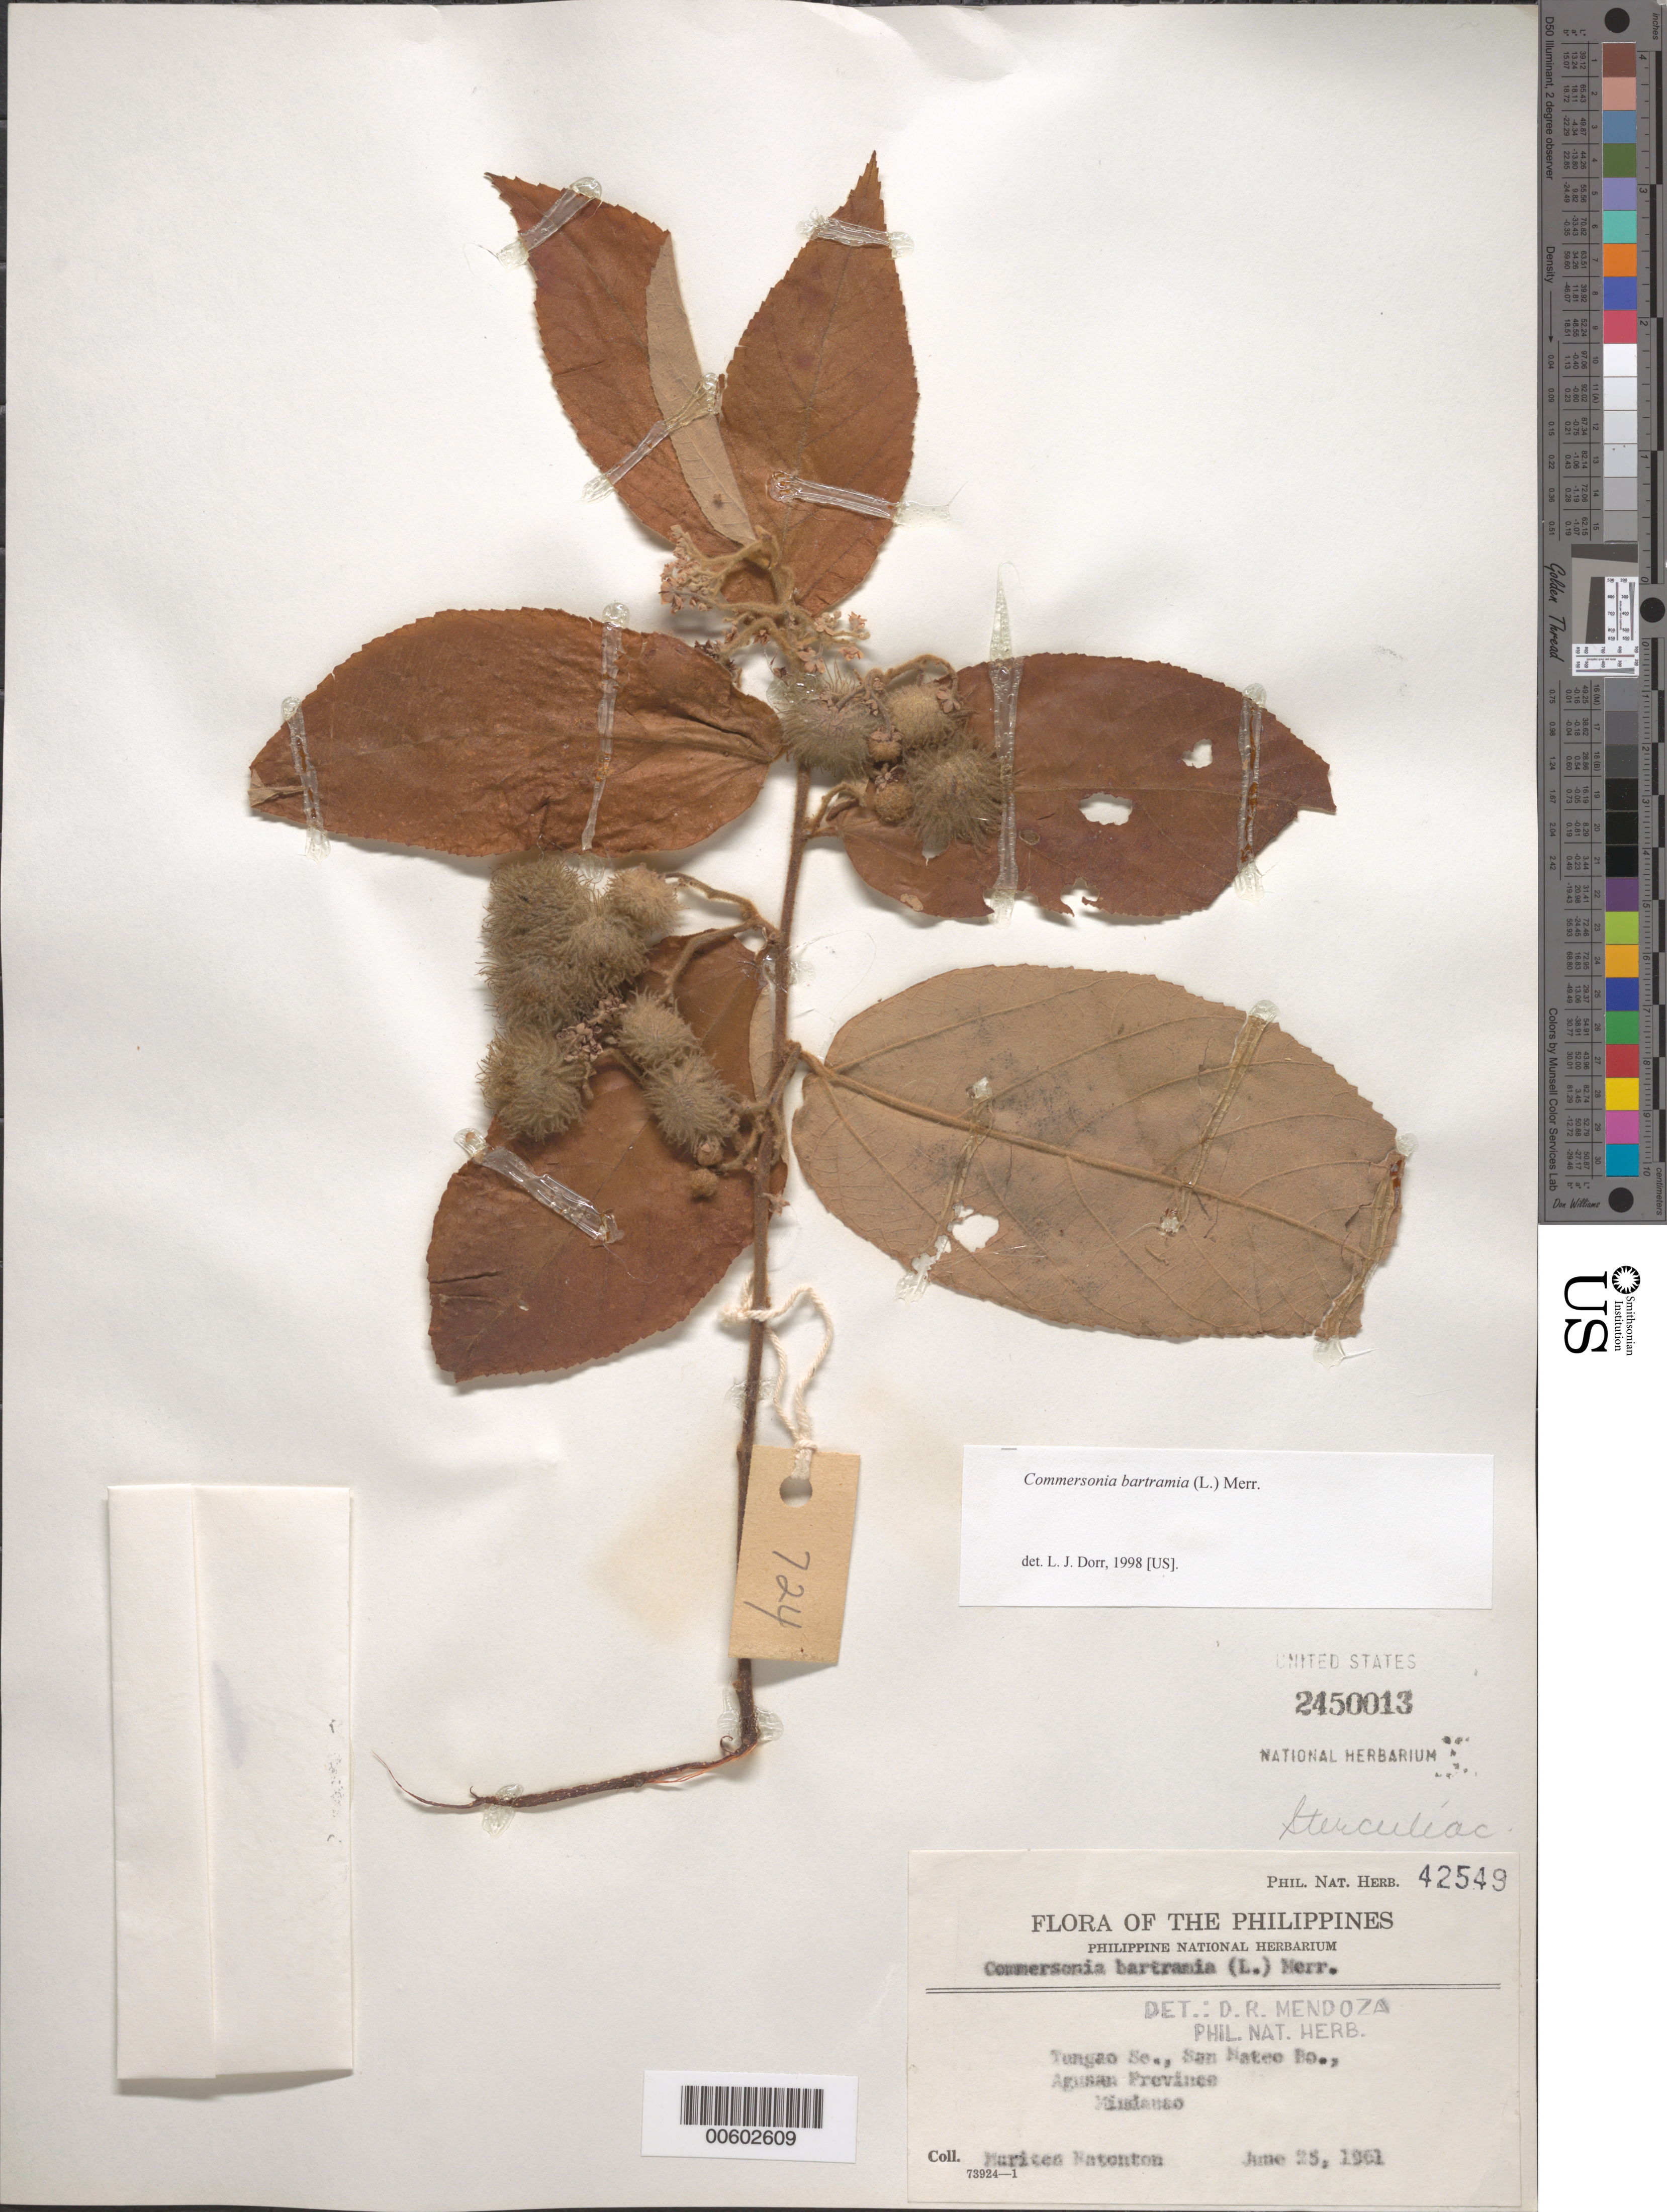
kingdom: Plantae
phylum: Tracheophyta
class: Magnoliopsida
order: Malvales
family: Malvaceae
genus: Commersonia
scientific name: Commersonia bartramia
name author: (L.) Merr.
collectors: M. Batonton [sic]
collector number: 724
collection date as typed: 25 Jun 1961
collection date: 1961-06-25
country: Philippines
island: Mindanao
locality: Tungao Sc. San Mateo Bo. [all sic] Agusan Prov.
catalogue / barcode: US 2450013